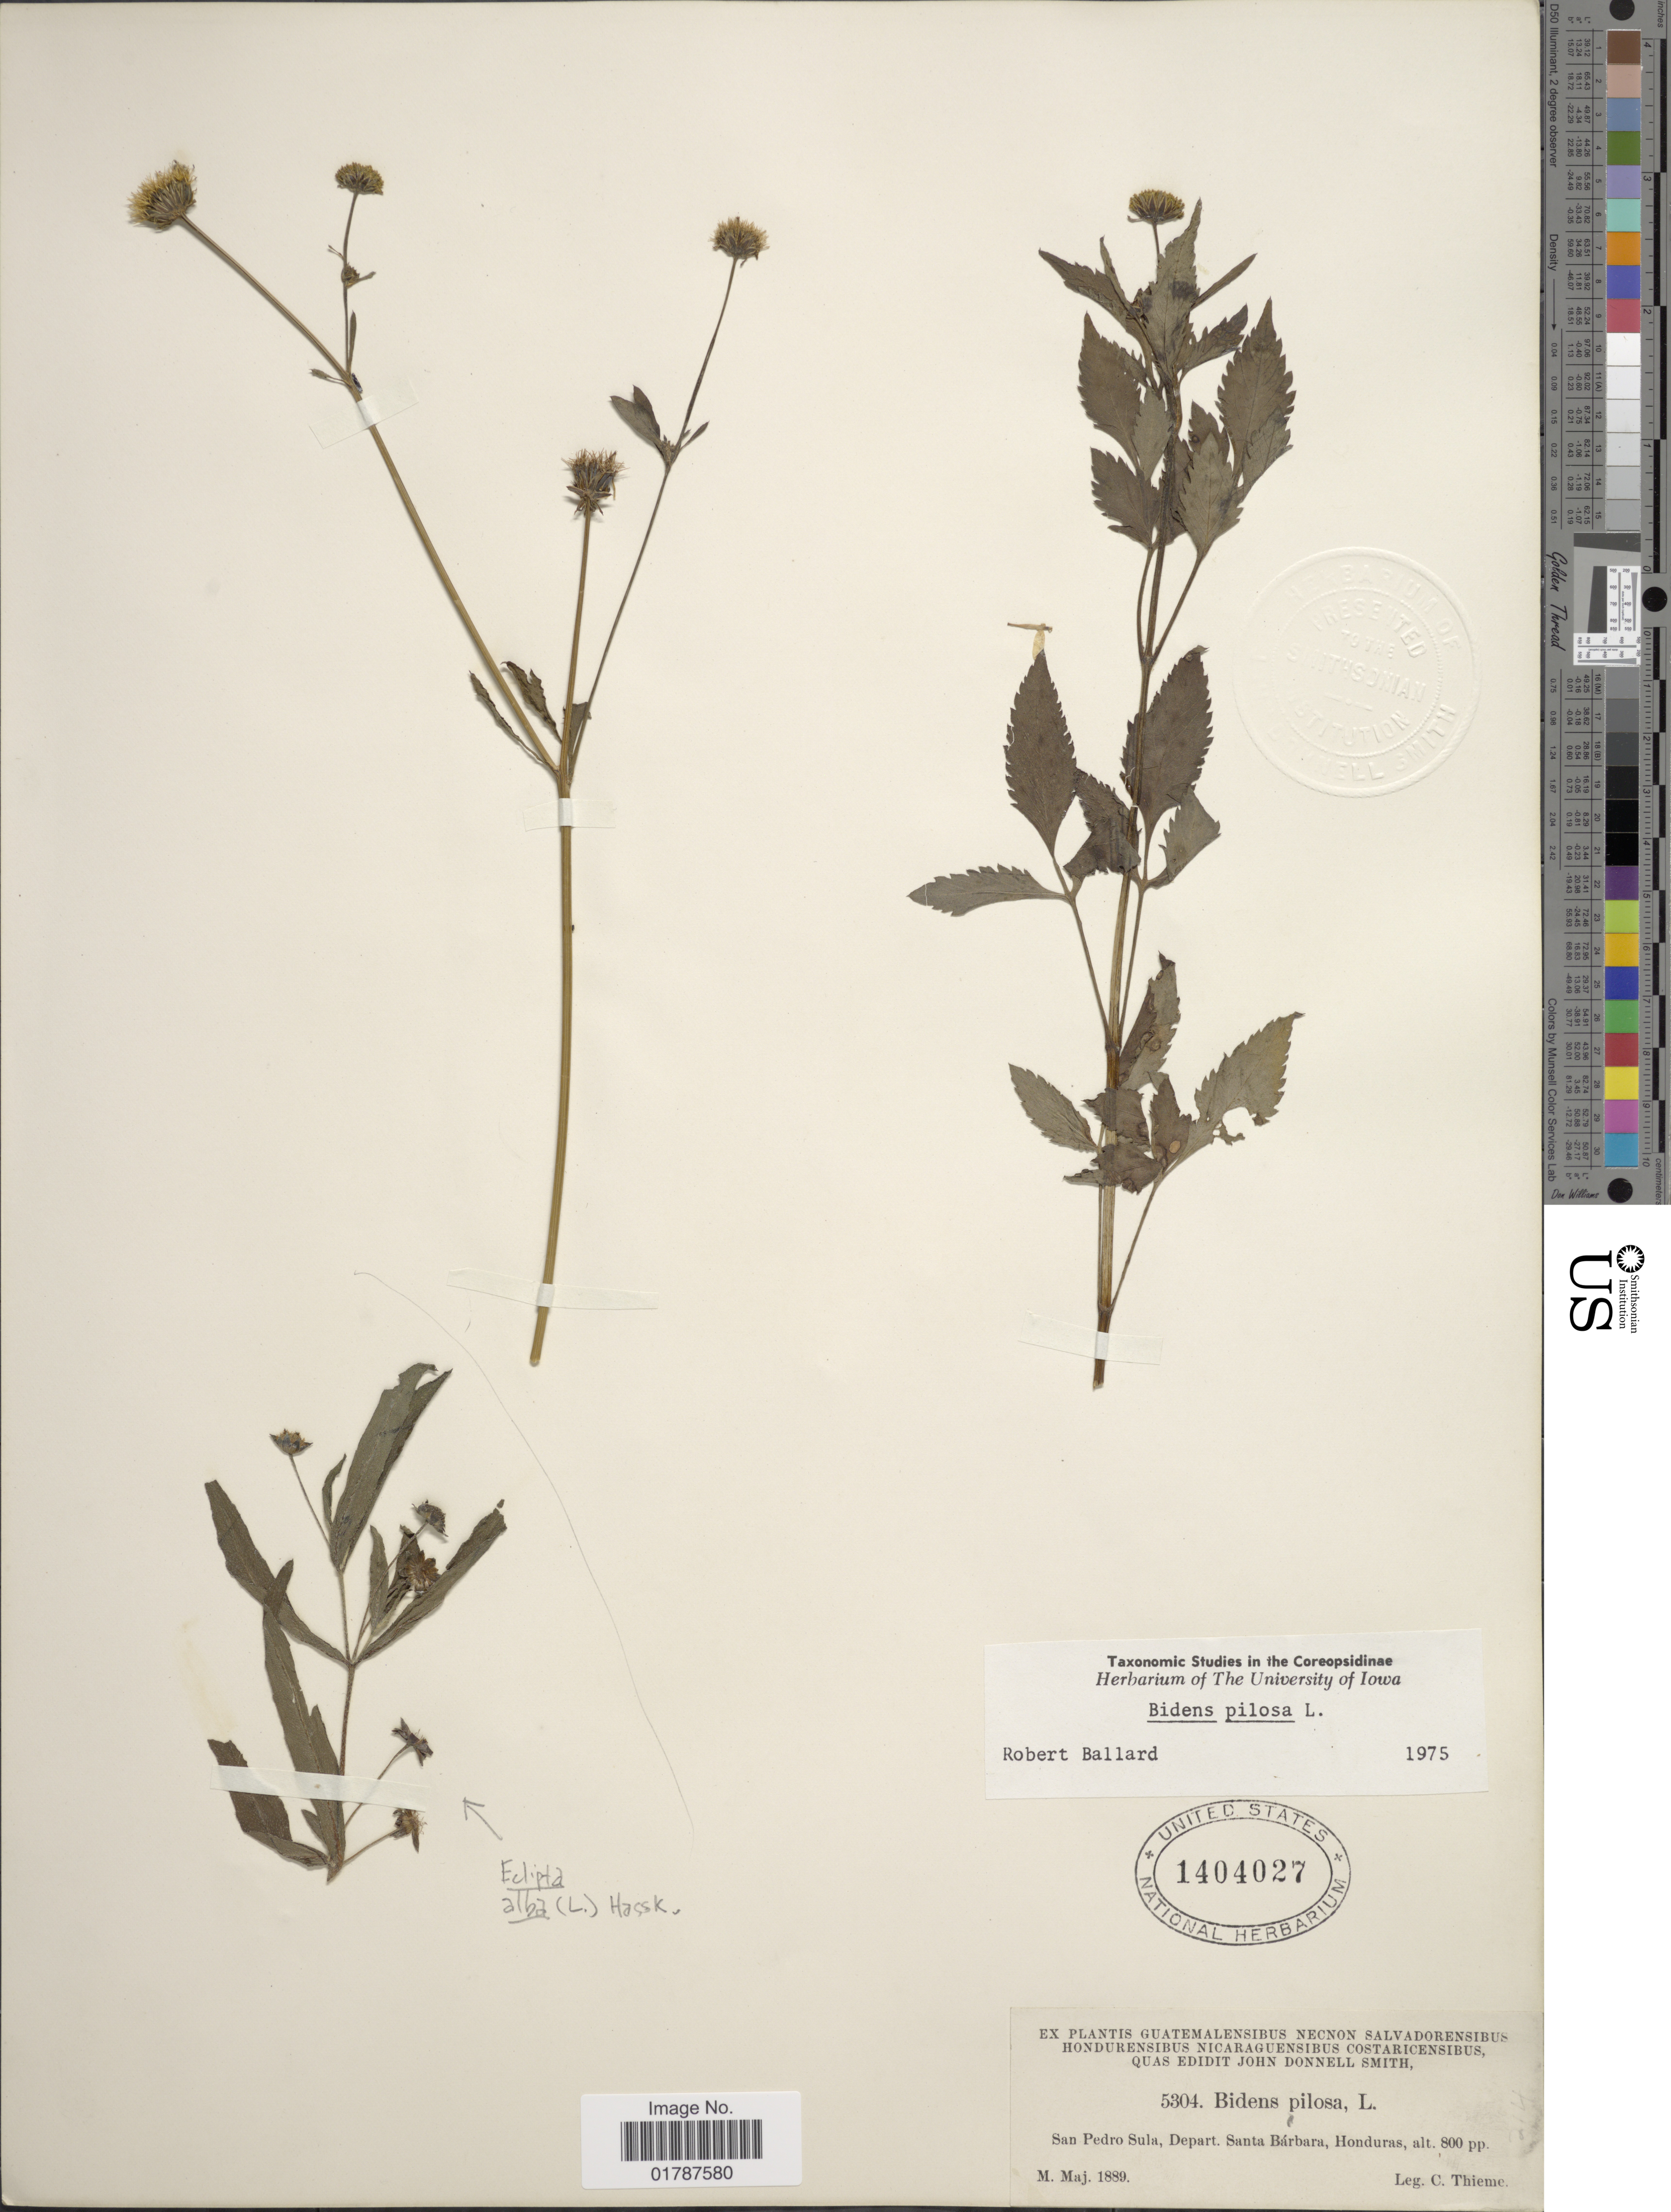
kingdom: Plantae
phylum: Tracheophyta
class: Magnoliopsida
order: Asterales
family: Asteraceae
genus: Bidens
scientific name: Bidens pilosa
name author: L.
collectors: C. Thieme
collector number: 5304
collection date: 1889-05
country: Honduras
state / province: Santa Bárbara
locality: San Pedro Sula, Depart. Santa Barbara, Honduras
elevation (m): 244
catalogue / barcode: US 1404027